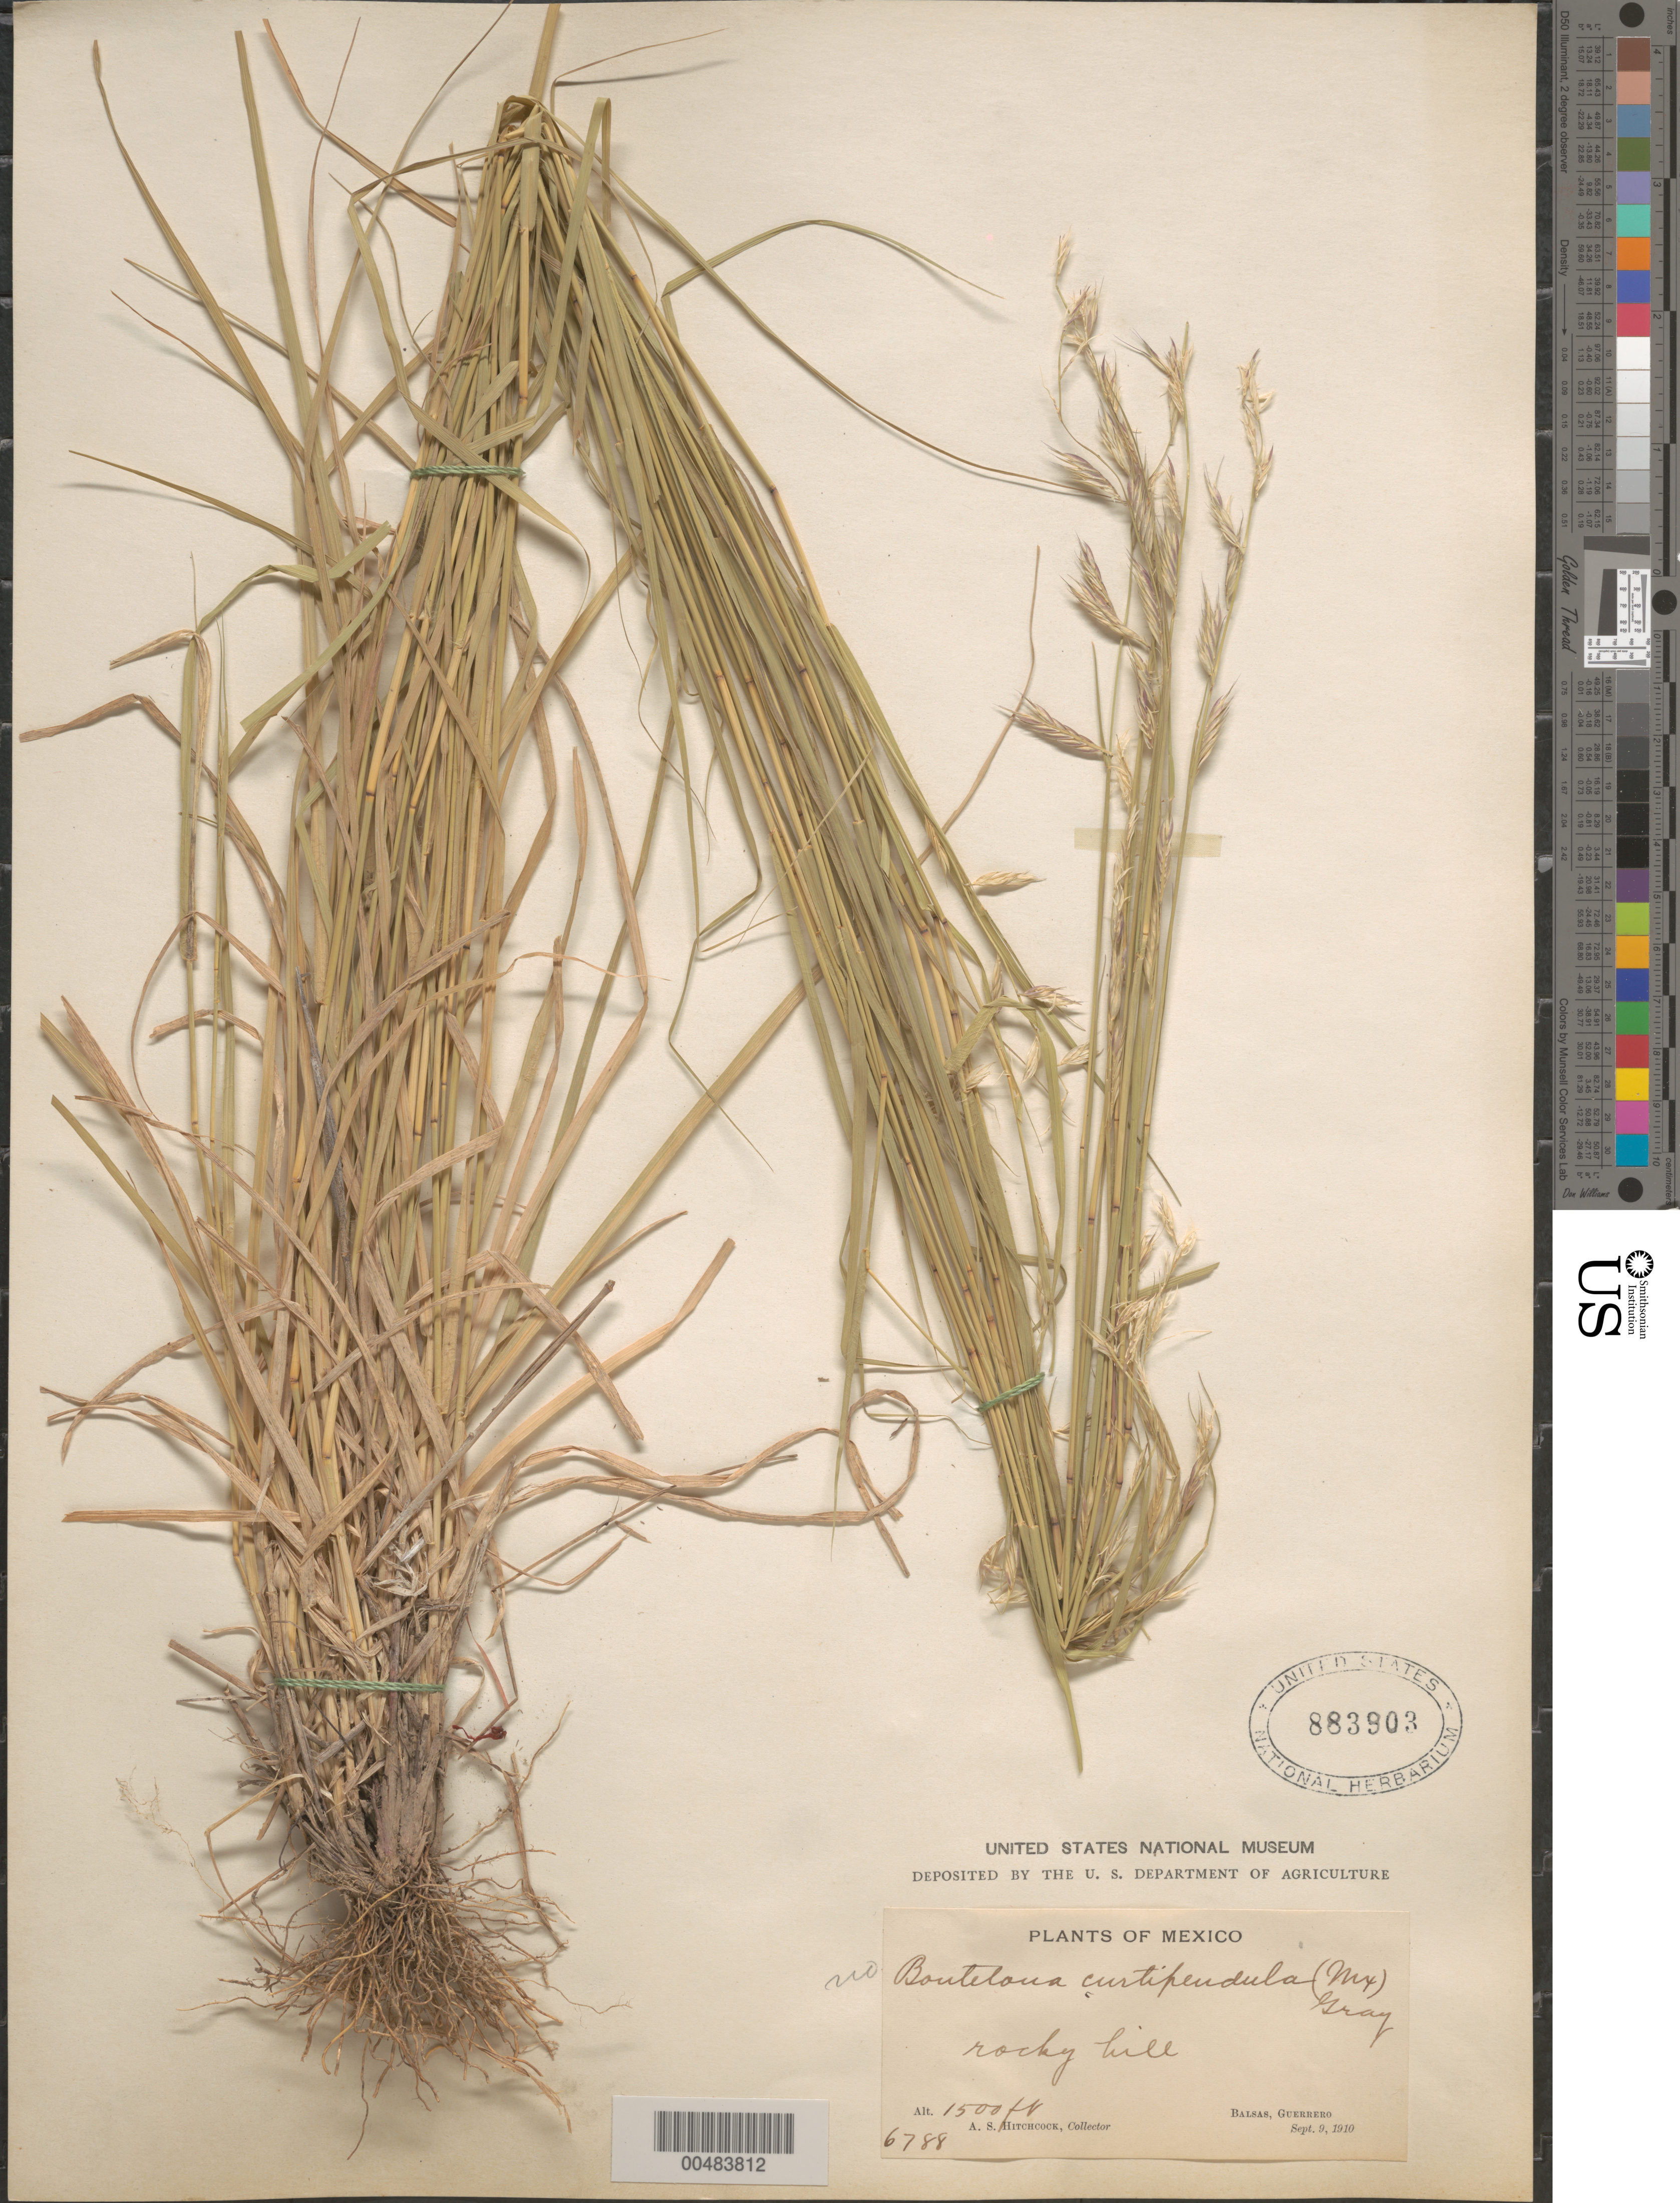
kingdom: Plantae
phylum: Tracheophyta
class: Liliopsida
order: Poales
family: Poaceae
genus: Bouteloua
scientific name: Bouteloua repens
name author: (Kunth) Scribn. & Merr.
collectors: A. S. Hitchcock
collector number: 6788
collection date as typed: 9 Sep 1910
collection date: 1910-09-09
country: Mexico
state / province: Guerrero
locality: Balsas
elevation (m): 457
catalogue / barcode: US 883903